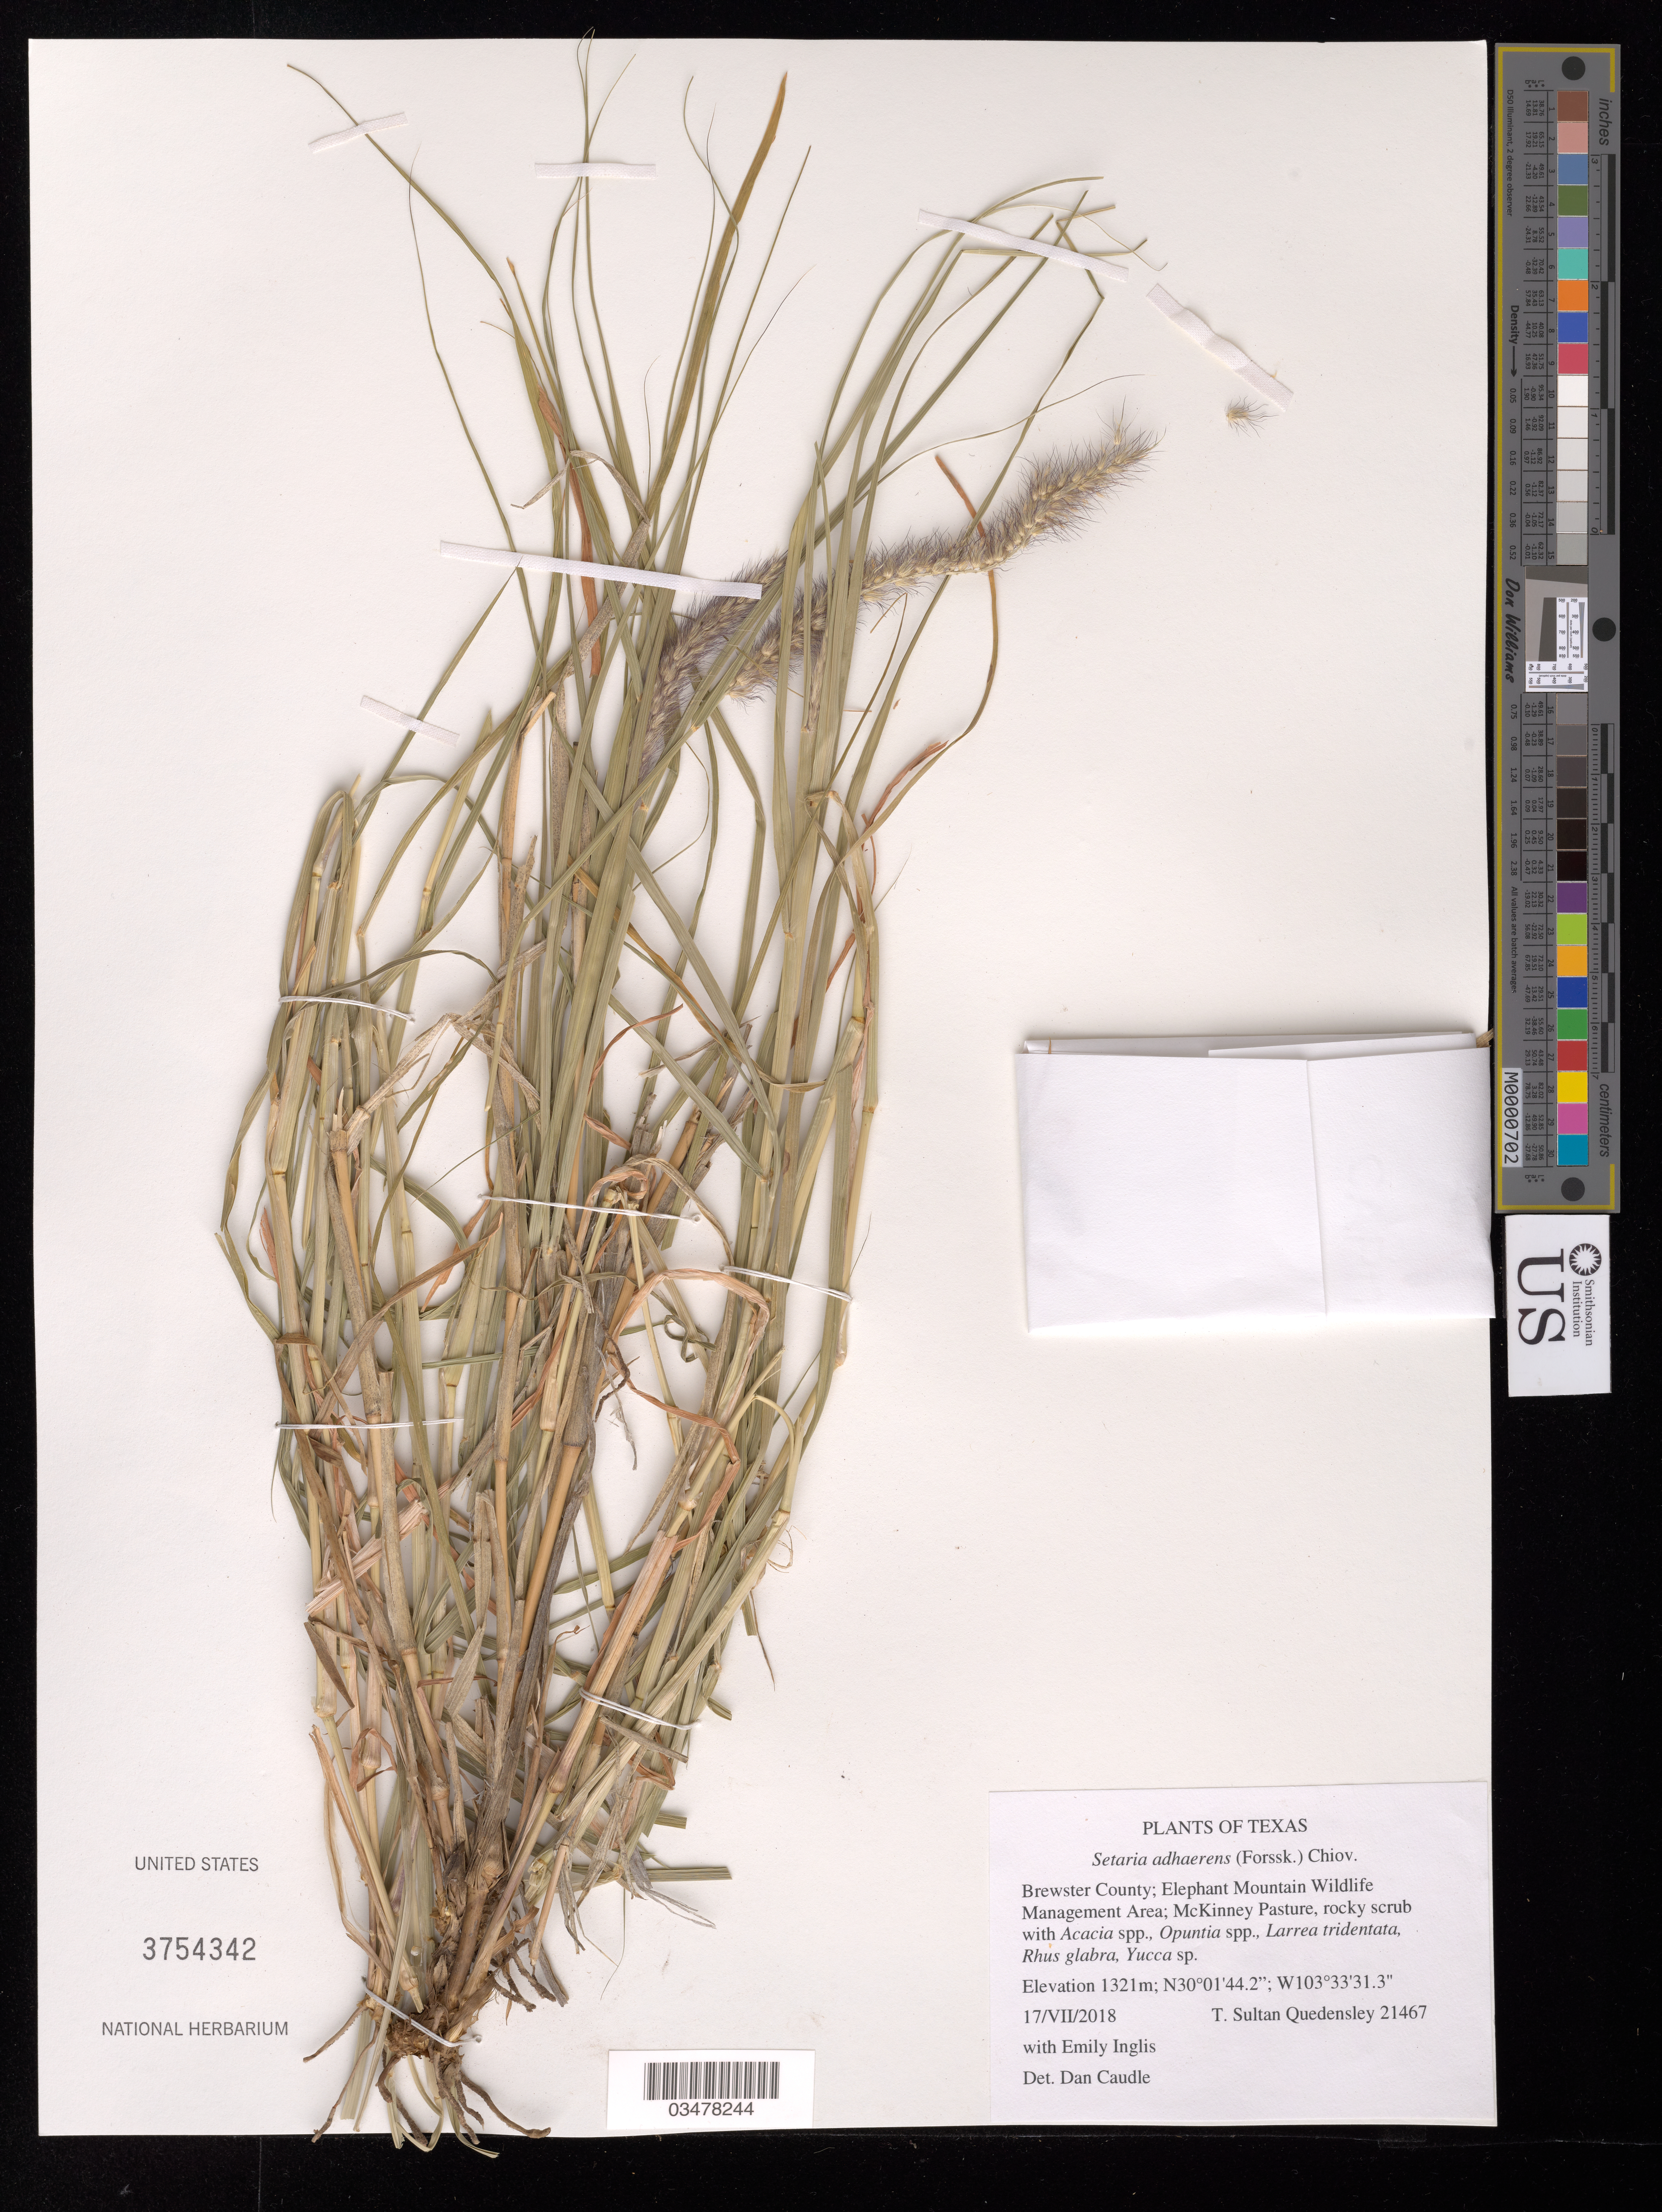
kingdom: Plantae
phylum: Tracheophyta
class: Liliopsida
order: Poales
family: Poaceae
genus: Setaria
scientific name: Setaria adhaerens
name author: (Forssk.) Chiov.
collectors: T. S. Quedensley & E. Inglis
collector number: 21467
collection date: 2018-07-17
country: United States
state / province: Texas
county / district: Brewster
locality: Elephant Mountain Wildlife Management Area. McKinney Pasture.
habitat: Rocky shrub. With Acacia sp., Opuntia sp., Larrea tridentata, Rhus glabra, Yucca sp.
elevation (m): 1321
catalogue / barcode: US 3754342